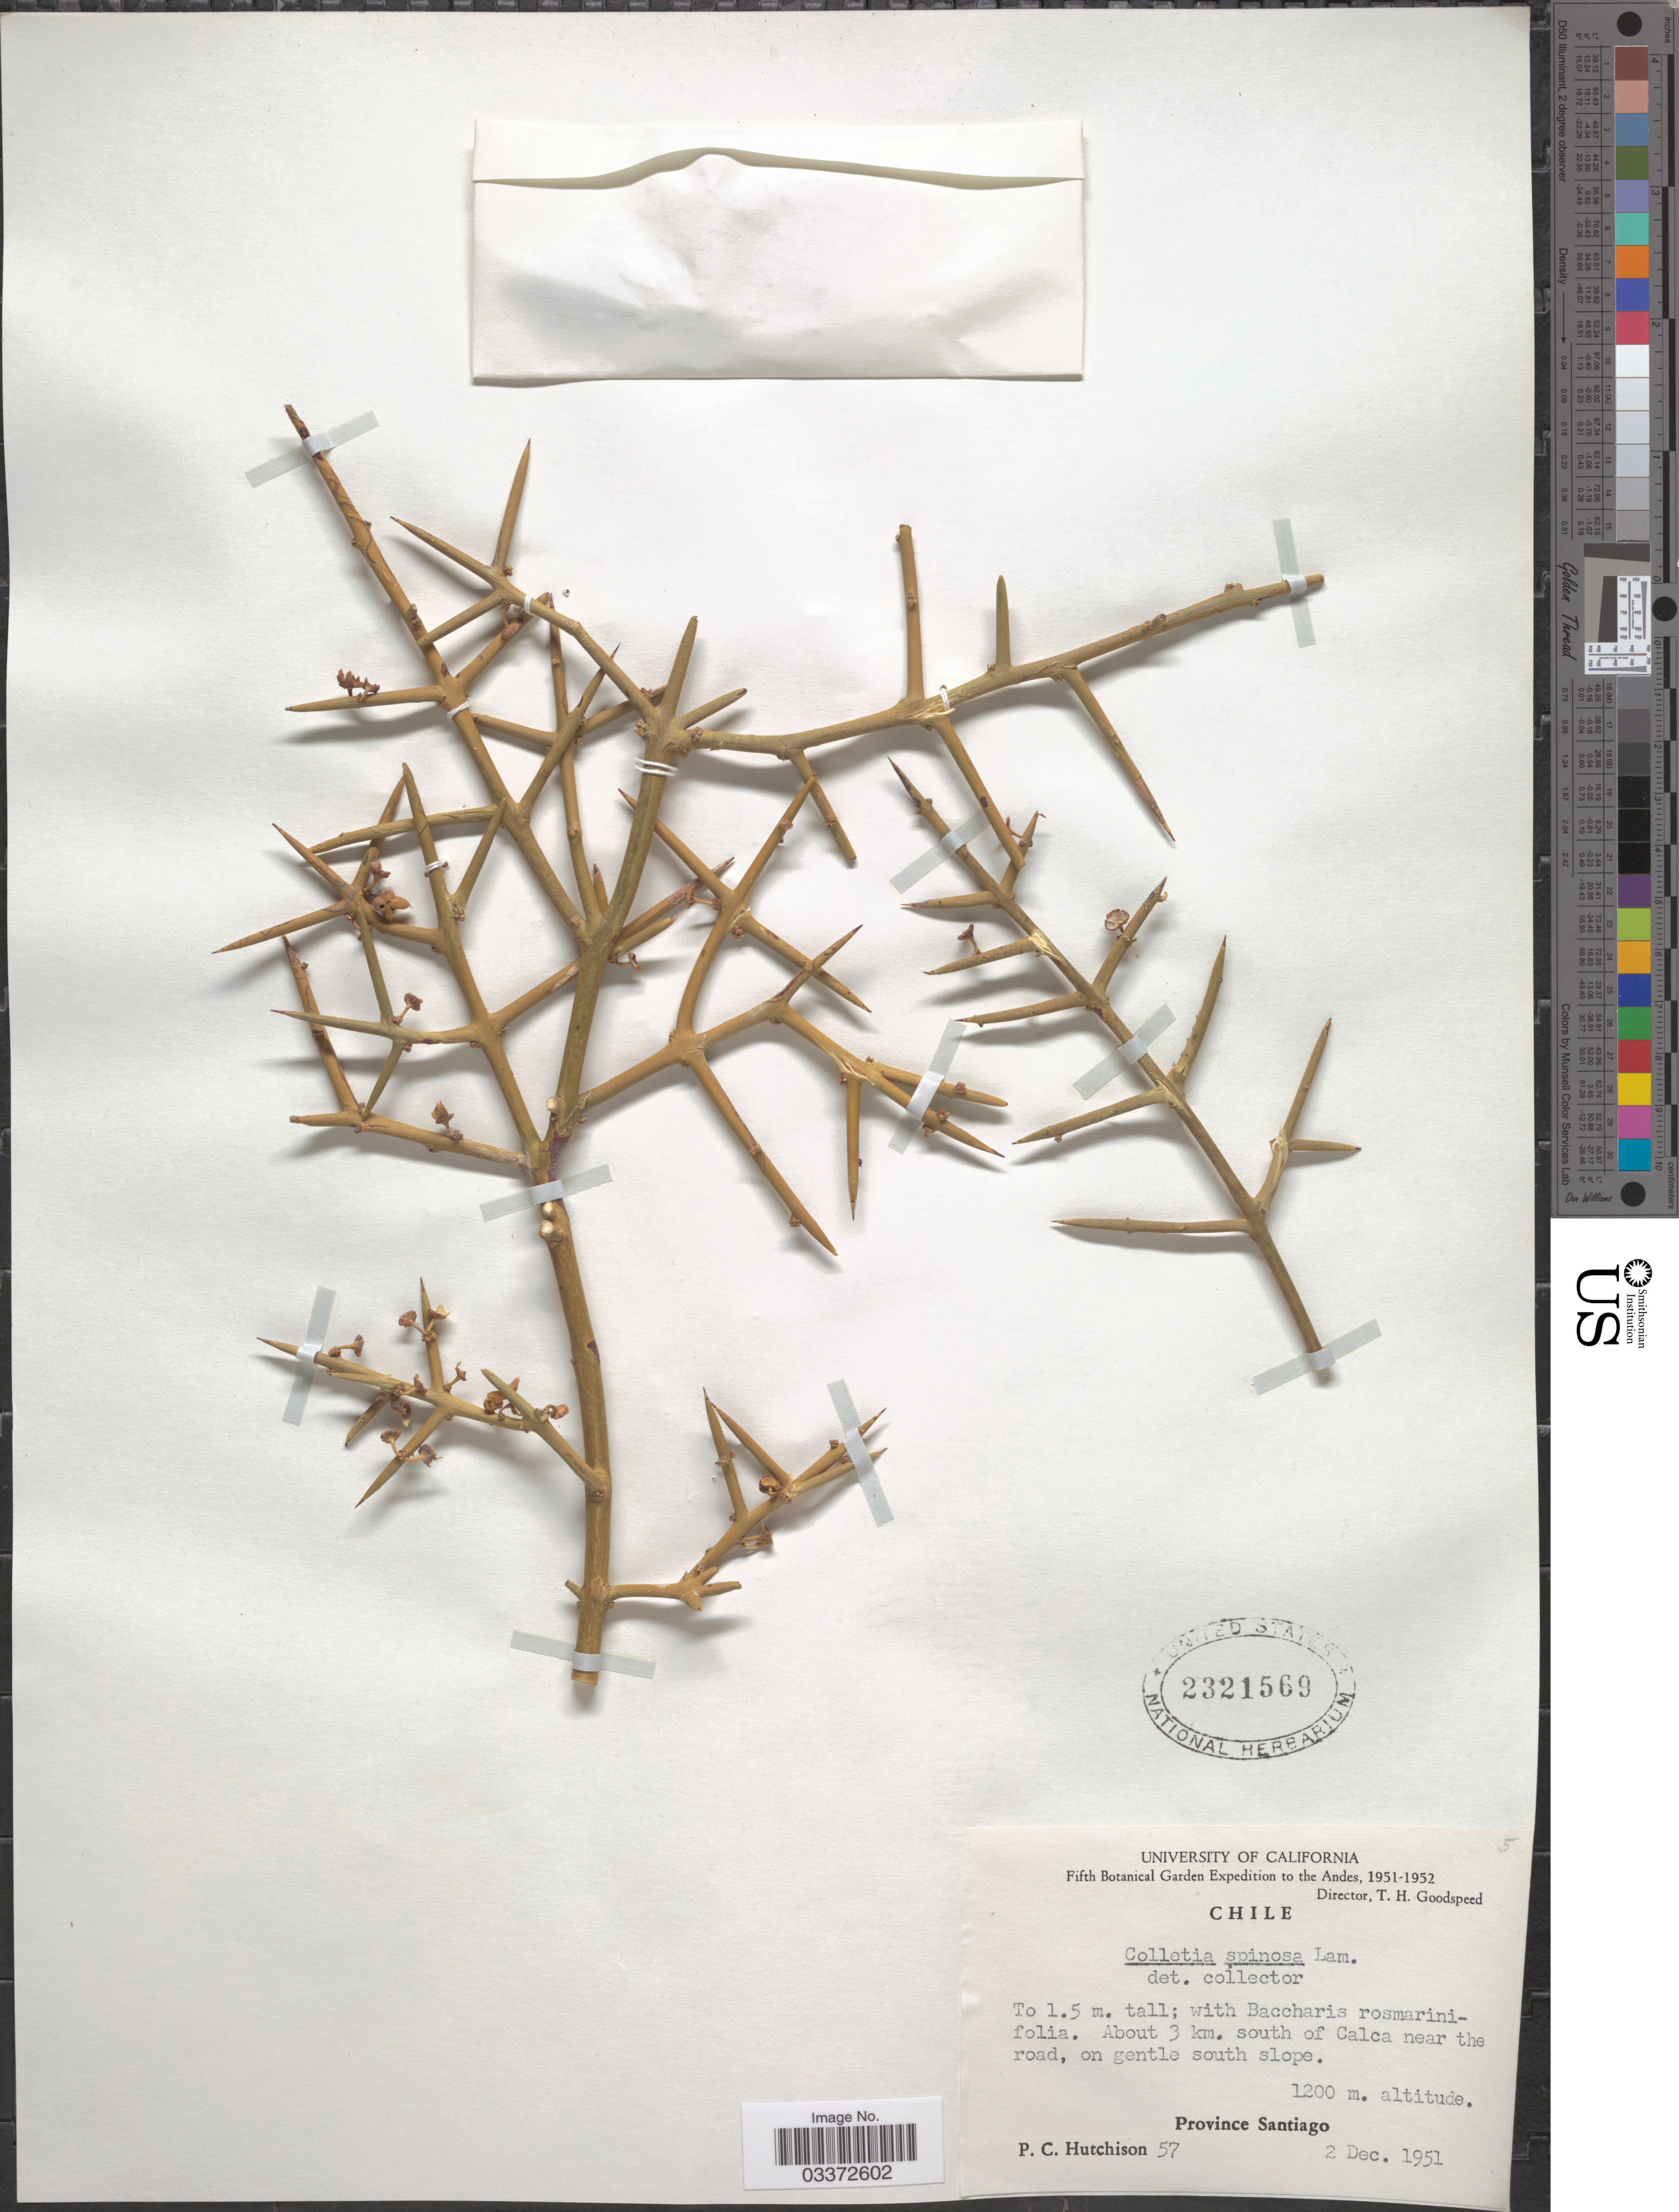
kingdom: Plantae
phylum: Tracheophyta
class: Magnoliopsida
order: Rosales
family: Rhamnaceae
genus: Colletia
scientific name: Colletia spinosa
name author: Lam.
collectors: P. C. Hutchison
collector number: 57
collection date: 1951-12-02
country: Chile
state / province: Región Metropolitana (RM)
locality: Andes. About 3 km. south of Calca near the road, on gentle south slope. Province Santiago.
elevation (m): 1200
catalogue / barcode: US 2321569